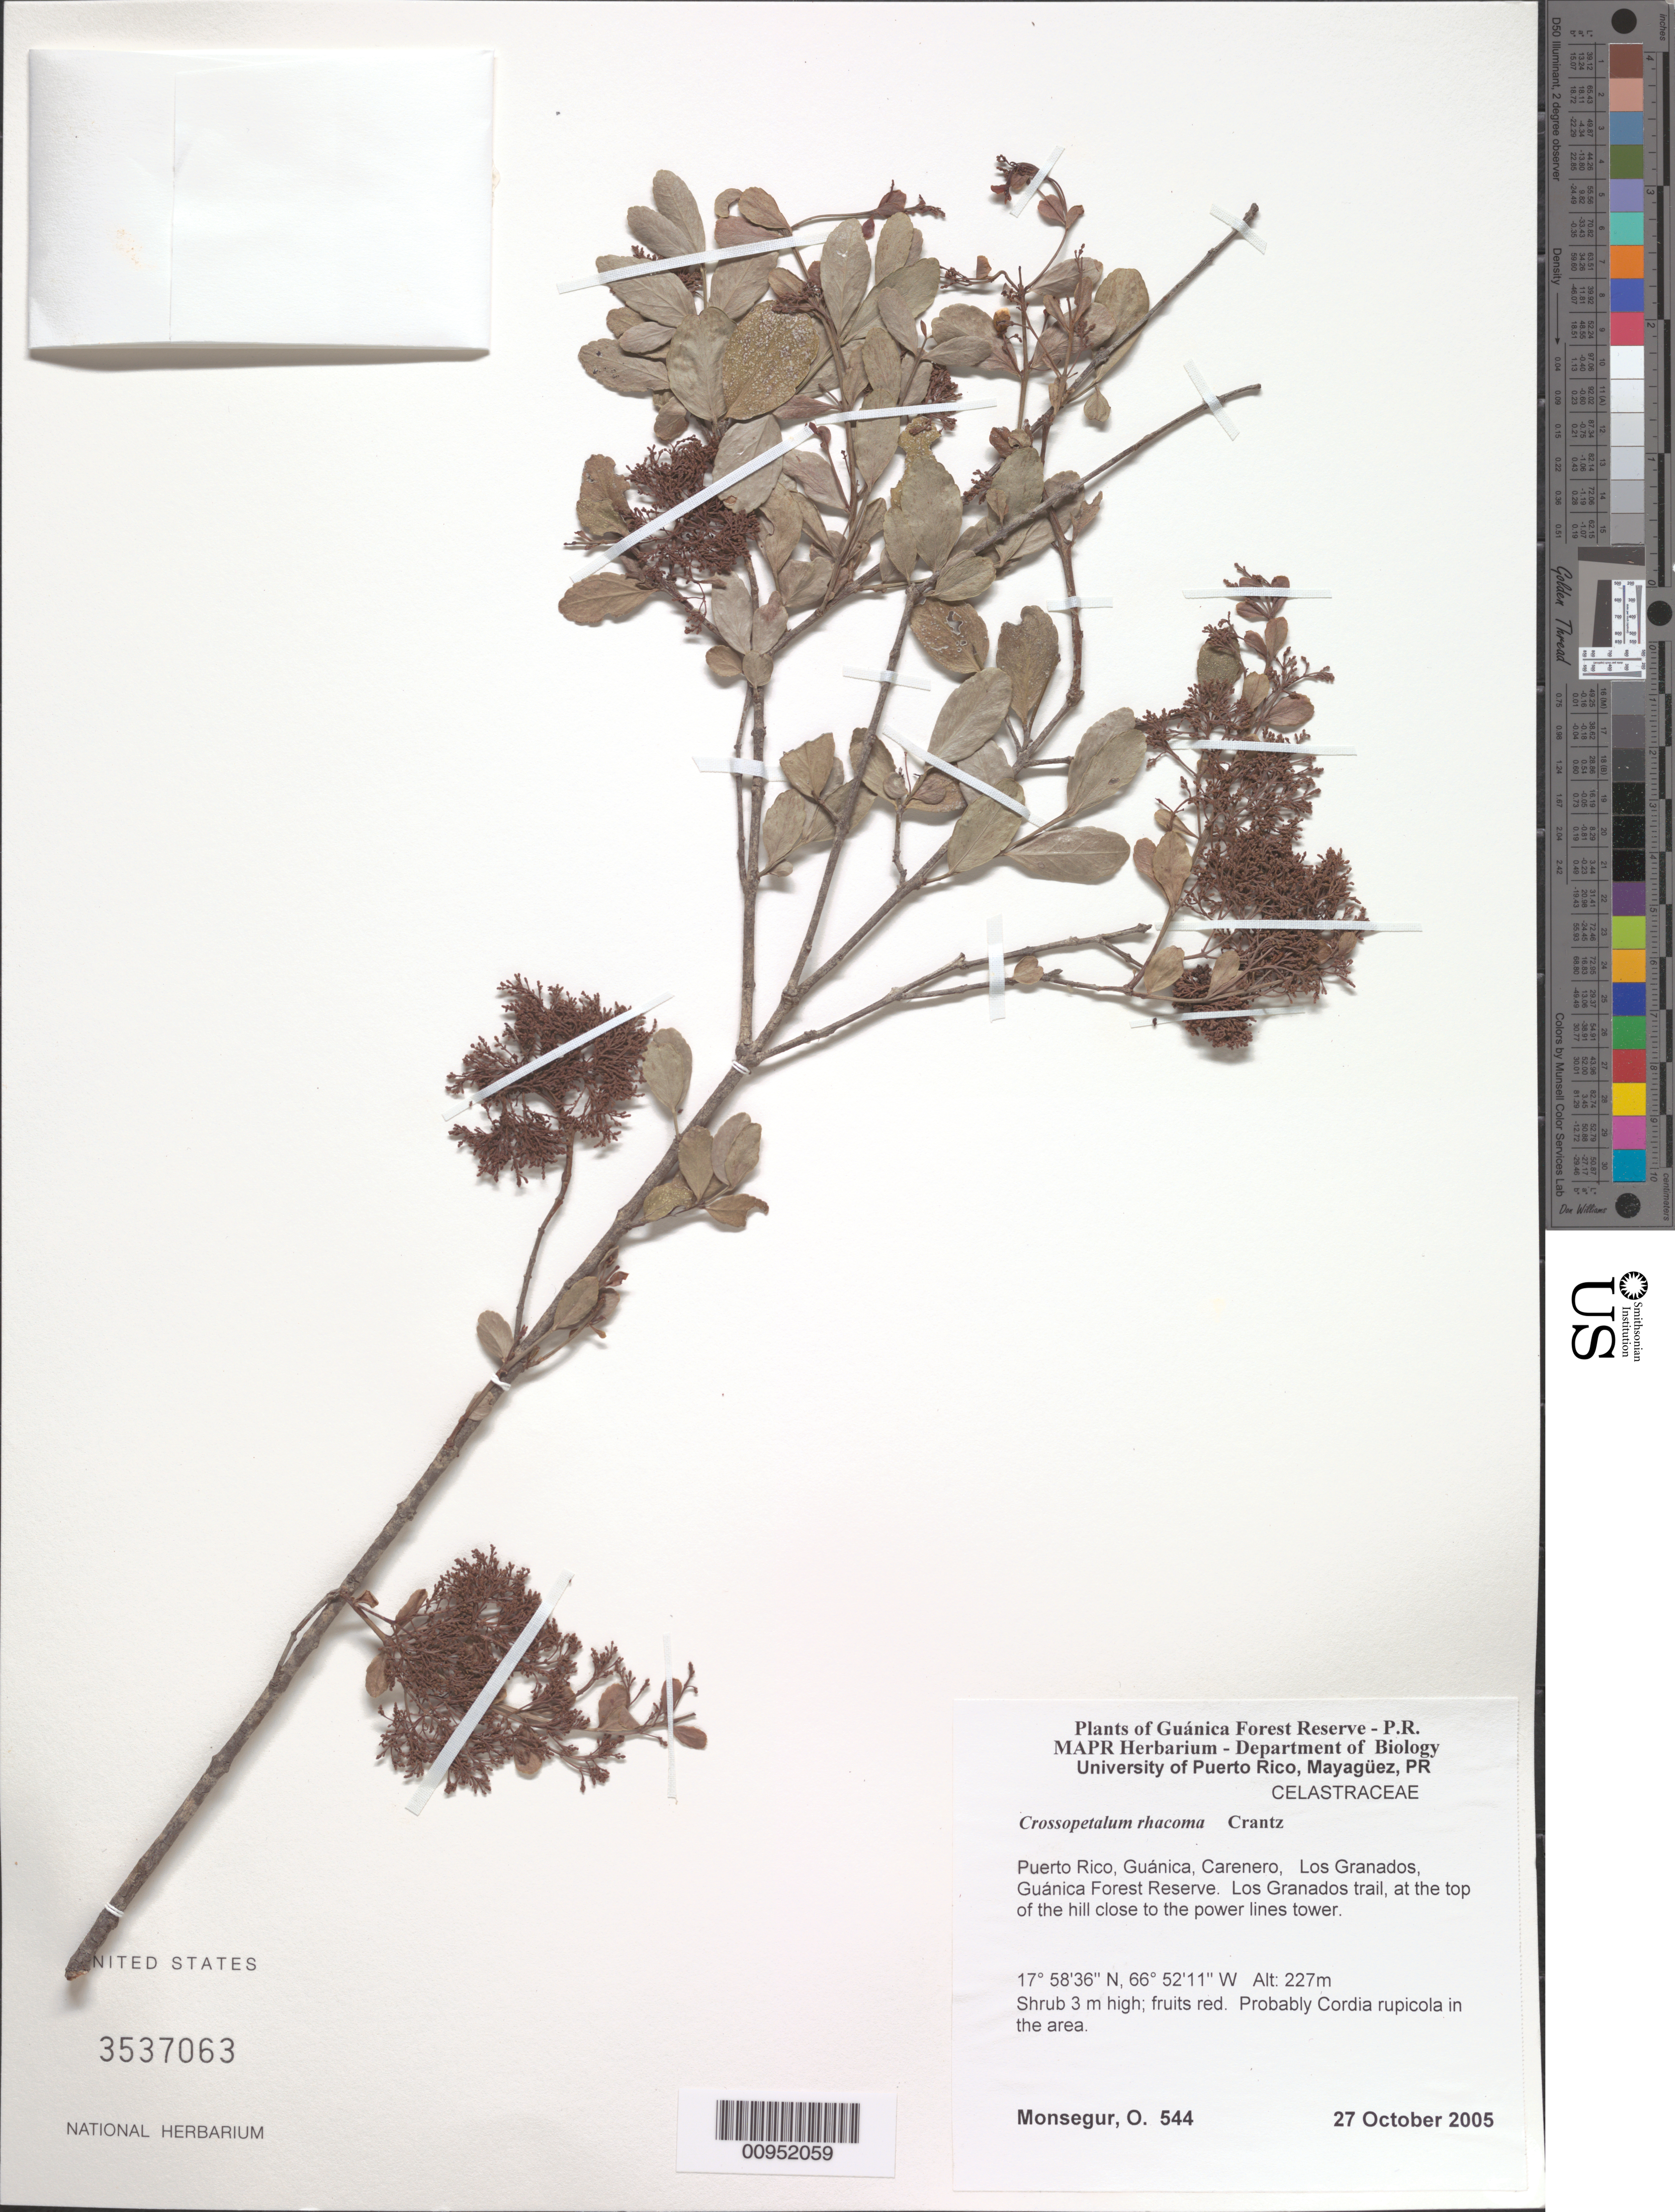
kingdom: Plantae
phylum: Tracheophyta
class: Magnoliopsida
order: Celastrales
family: Celastraceae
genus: Crossopetalum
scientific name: Crossopetalum rhacoma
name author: Crantz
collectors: O. Monsegur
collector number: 544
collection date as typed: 27 Oct 2005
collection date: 2005-10-27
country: Puerto Rico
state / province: Guánica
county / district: Carenero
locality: Guánica Forest Reserve. Los Granados trail, at the top of the hill close to the power lines tower.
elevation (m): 227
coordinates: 17.58357, 66.52106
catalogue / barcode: US 3537063